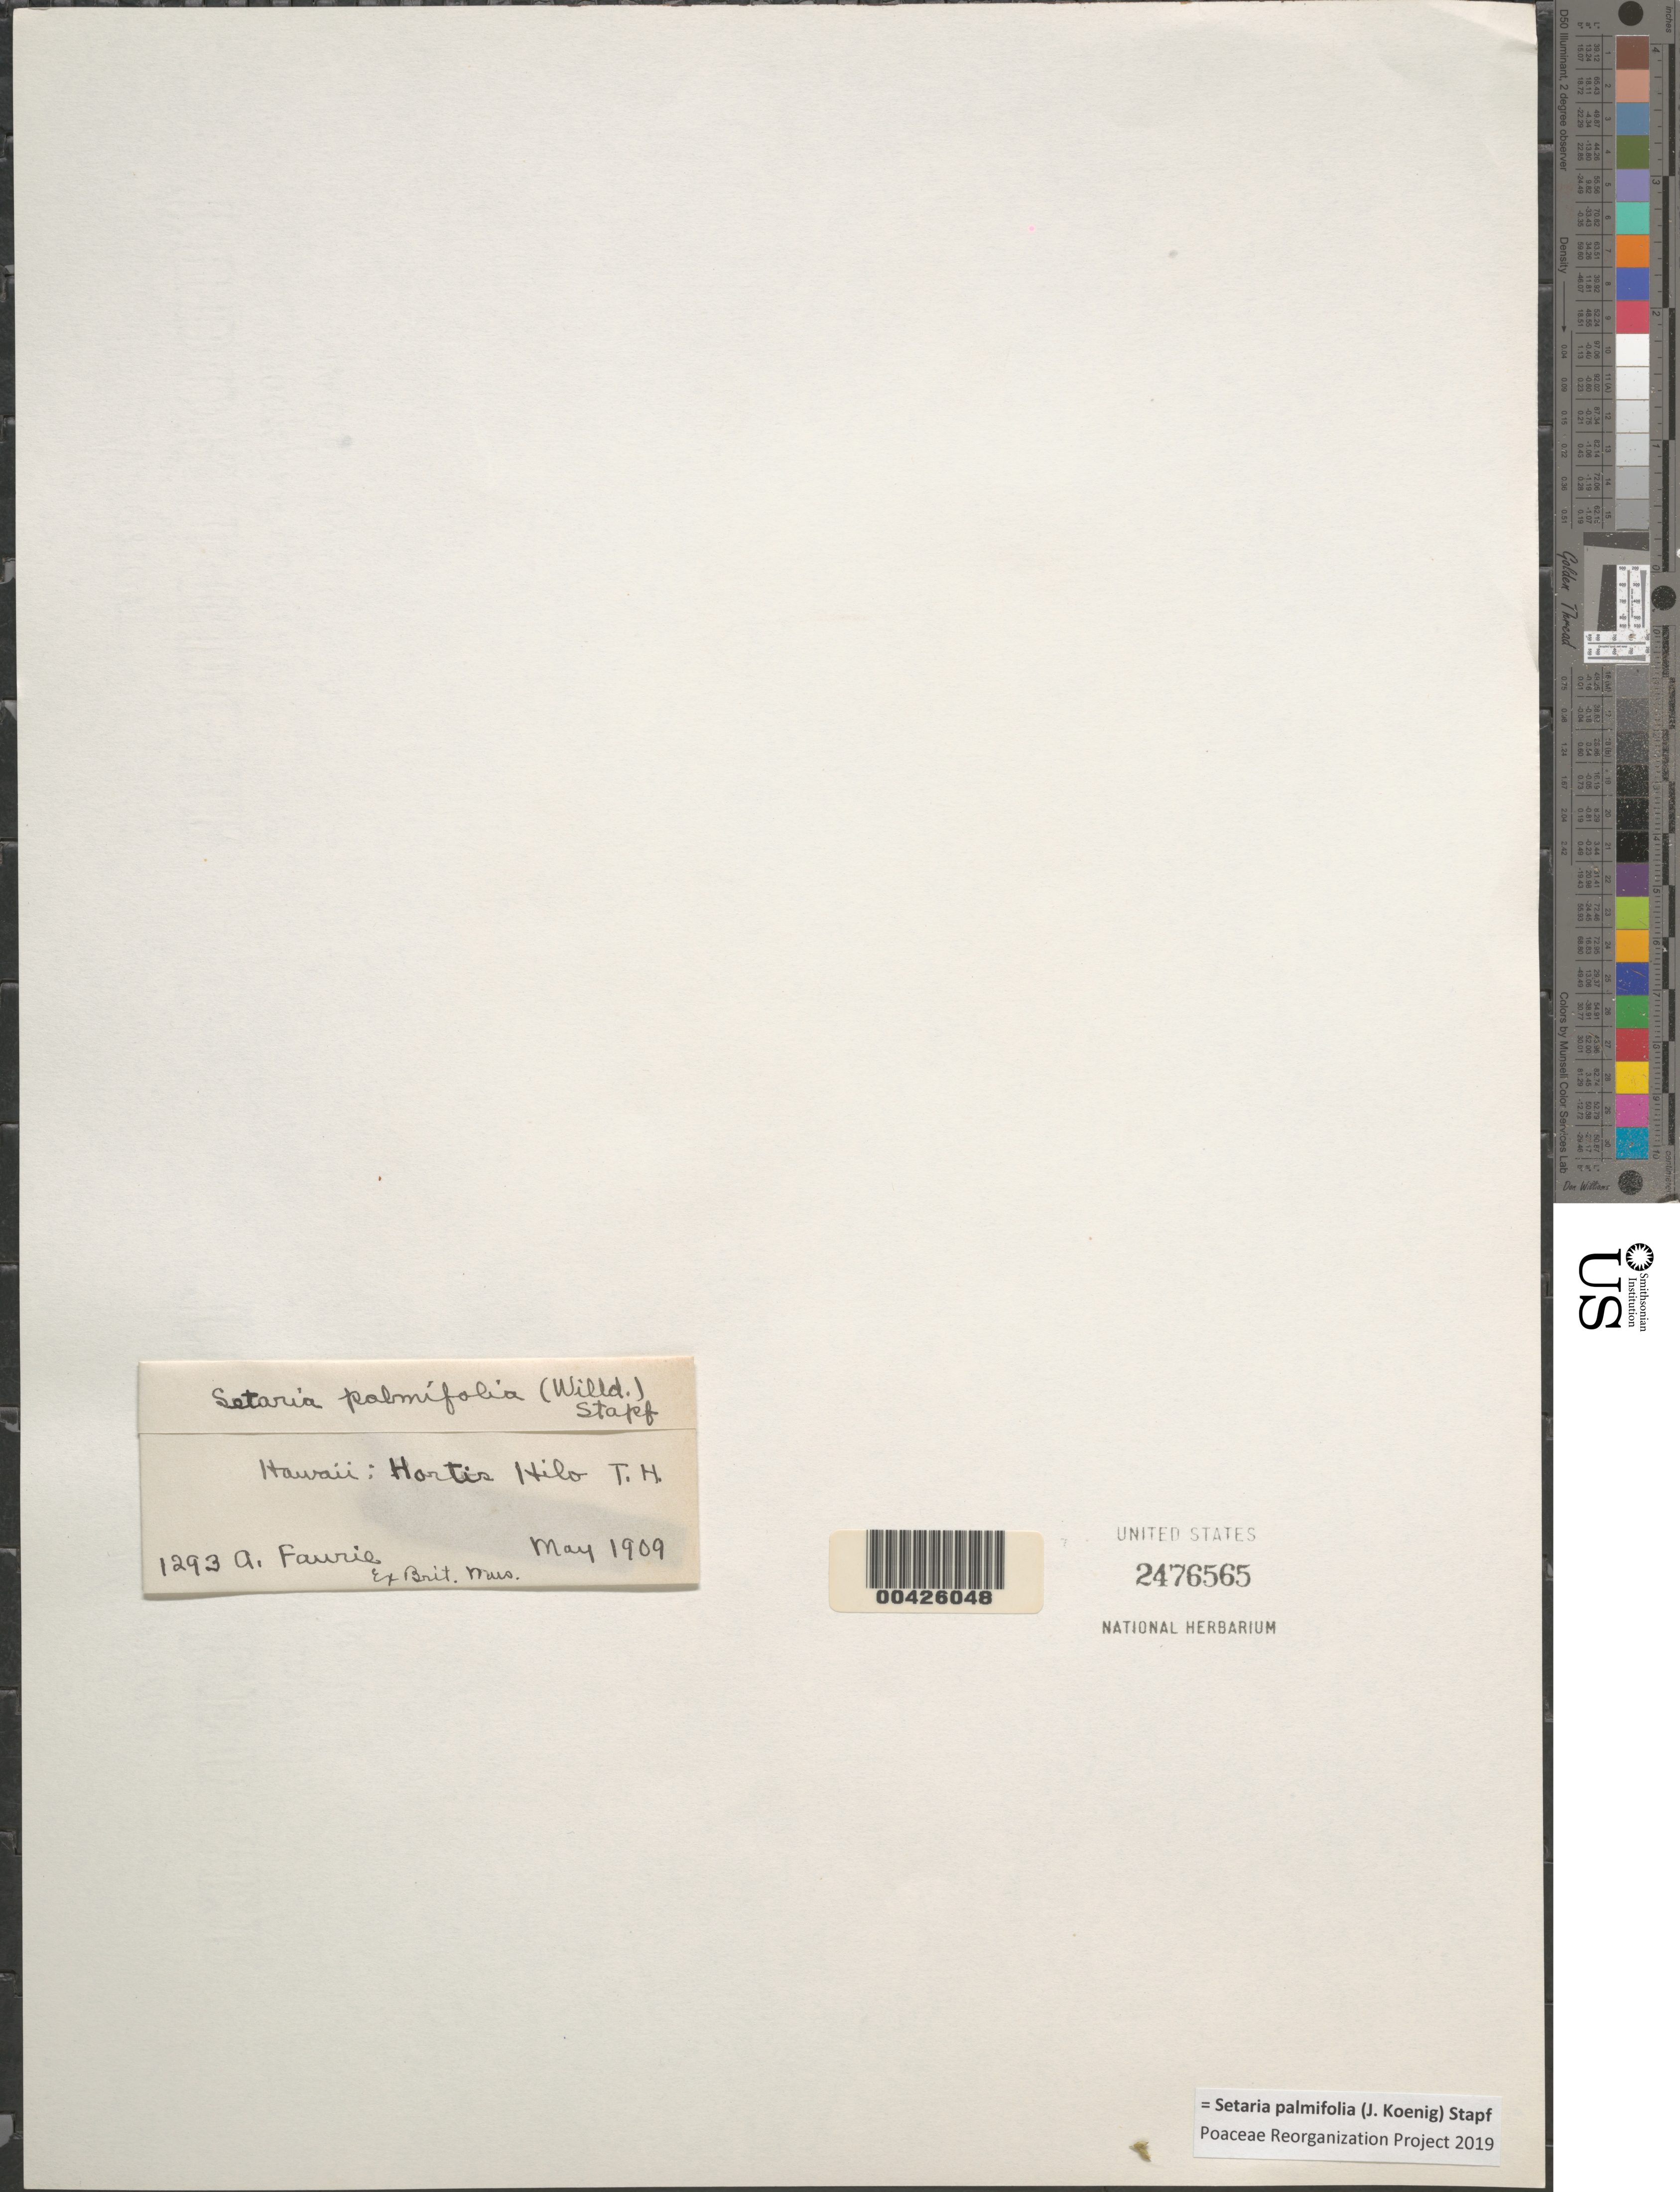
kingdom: Plantae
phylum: Tracheophyta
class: Liliopsida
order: Poales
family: Poaceae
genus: Setaria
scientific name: Setaria palmifolia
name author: (J. Koenig) Stapf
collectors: A. Faurie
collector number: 1293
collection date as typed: May 1909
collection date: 1909-05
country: United States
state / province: Hawaii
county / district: Hawaii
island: Hawaii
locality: Hortis Hilo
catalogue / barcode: US 2476565